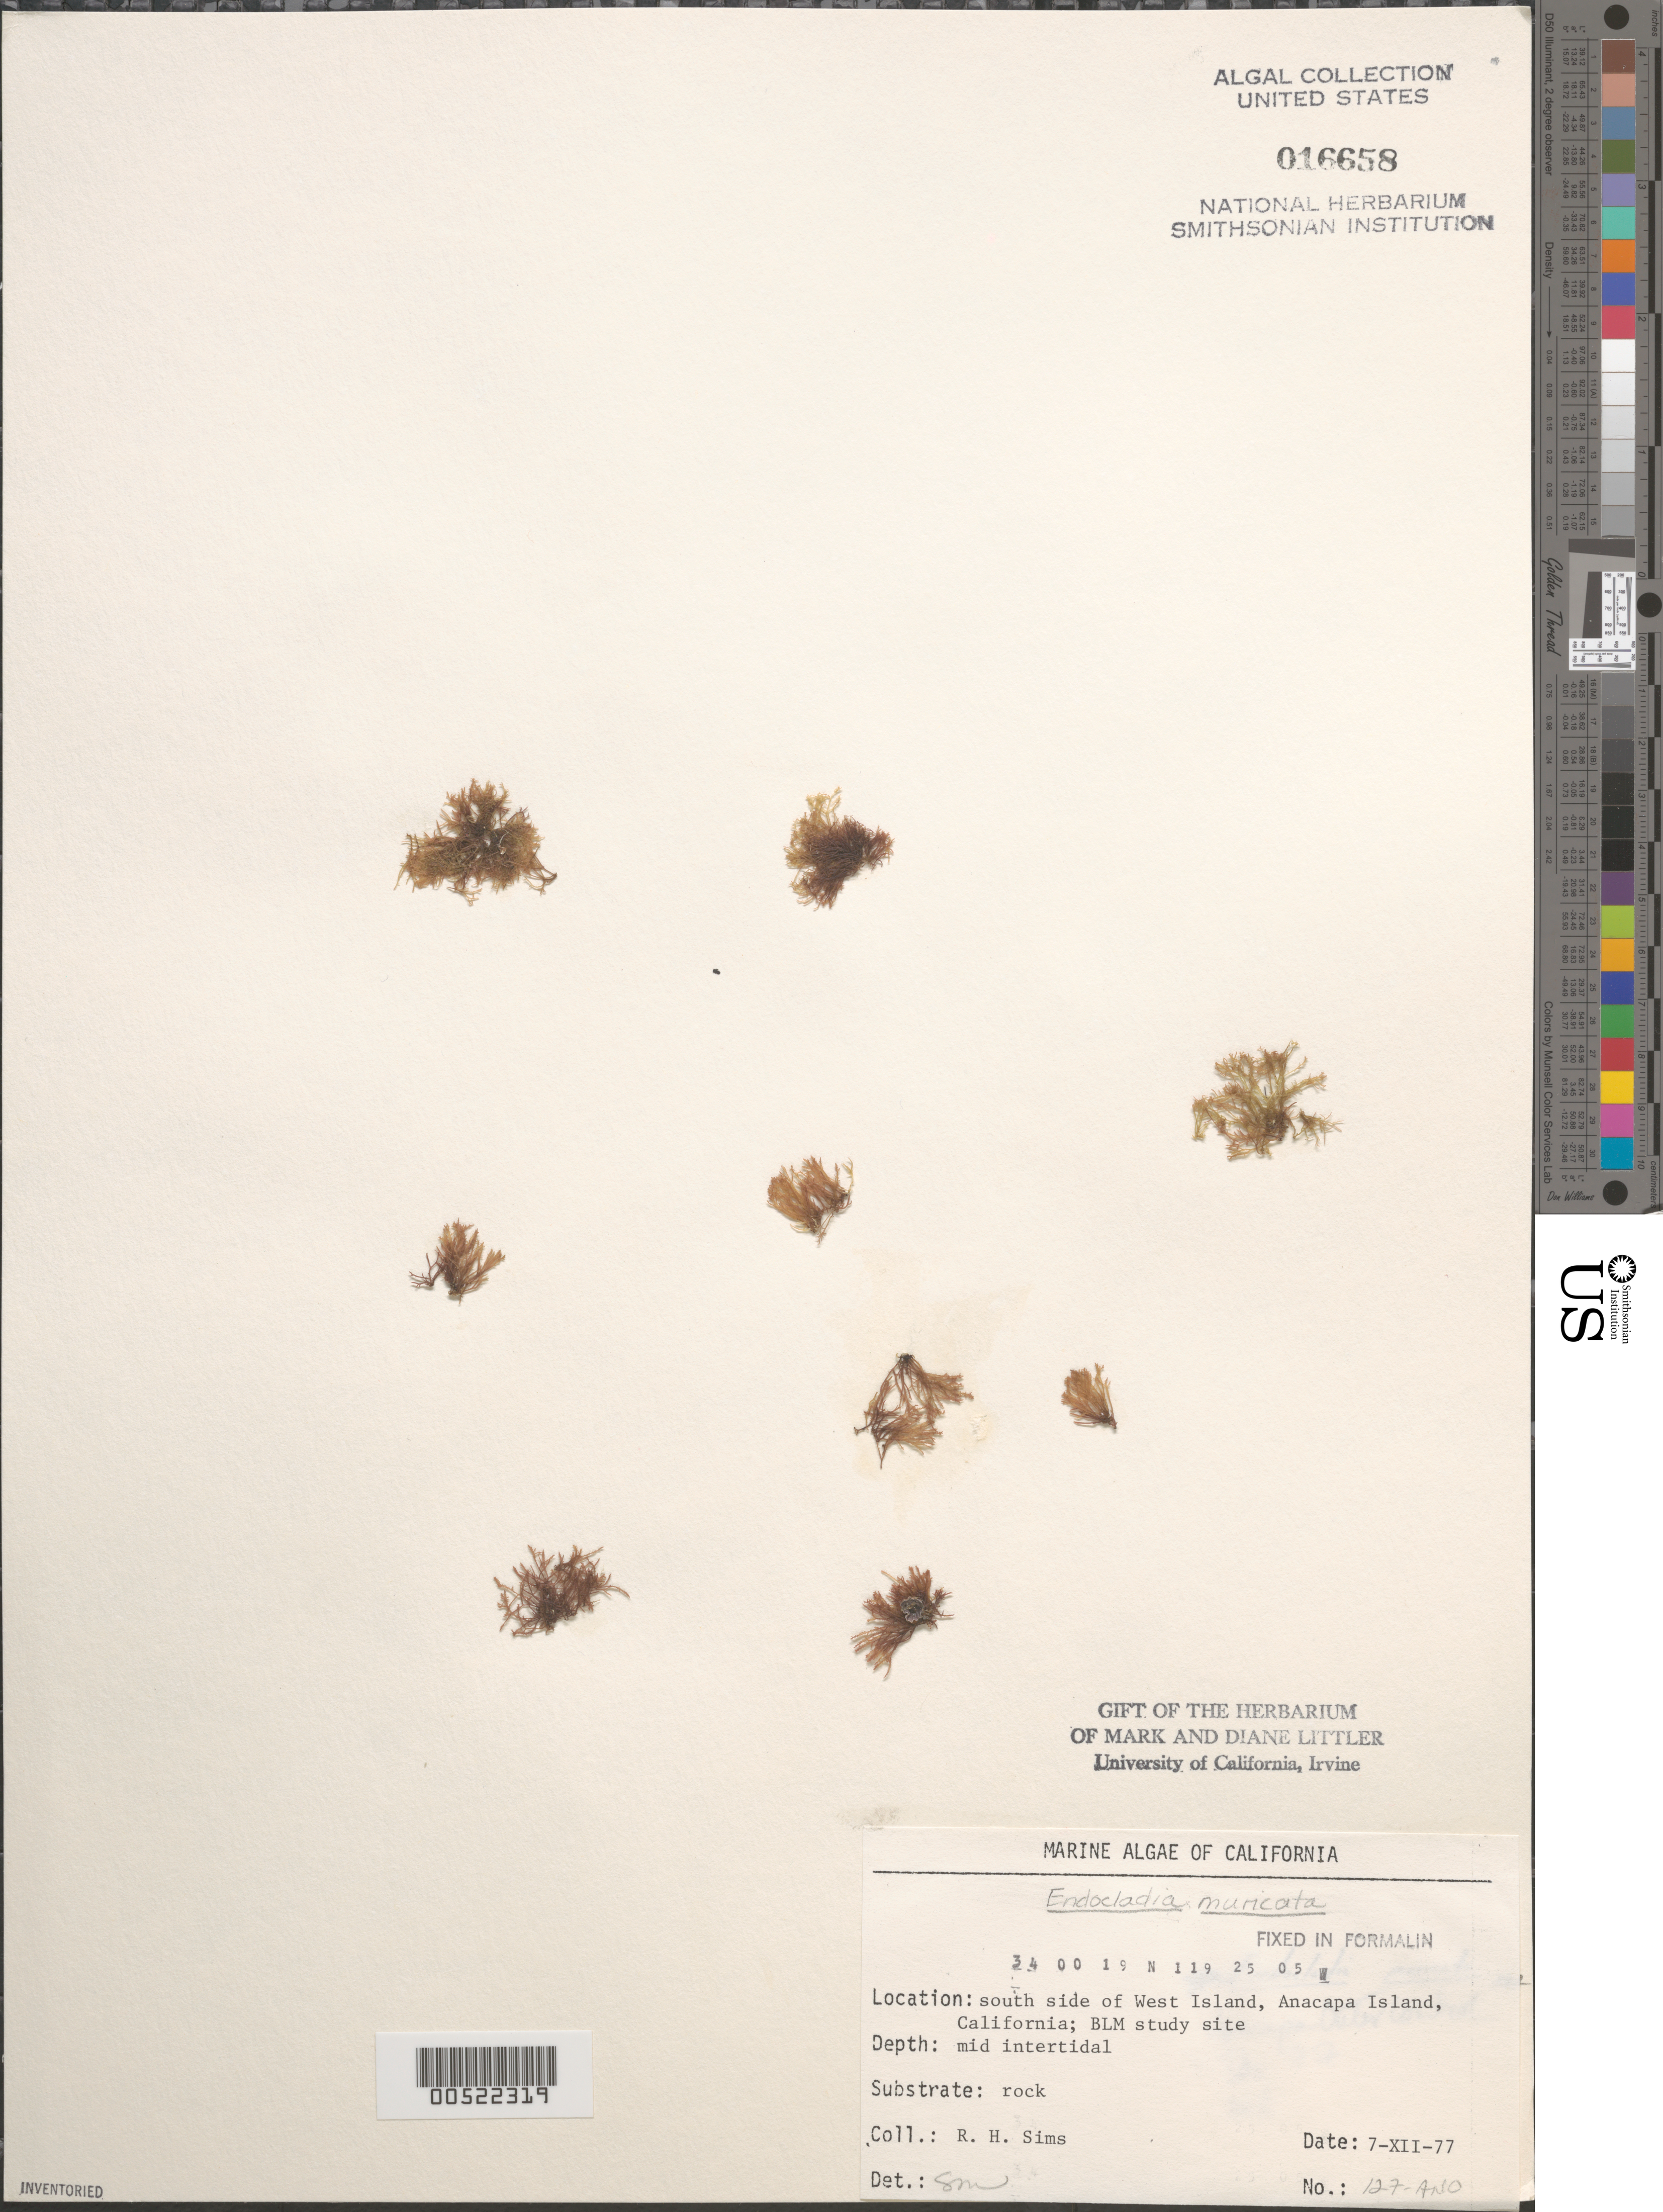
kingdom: Plantae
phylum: Rhodophyta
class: Florideophyceae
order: Gigartinales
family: Endocladiaceae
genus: Endocladia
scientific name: Endocladia muricata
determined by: Murray, S. N.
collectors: R. H. Sims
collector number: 127-ANO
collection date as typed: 07 Dec 1977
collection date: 1977-12-07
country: United States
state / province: California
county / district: Ventura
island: Anacapa Island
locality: South side of west island, near Cat Rock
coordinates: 34 00'19"N, 119 25'05"W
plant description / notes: BLM-SOCALBIGHT Rocky Intertidal Survey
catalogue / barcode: US 16658